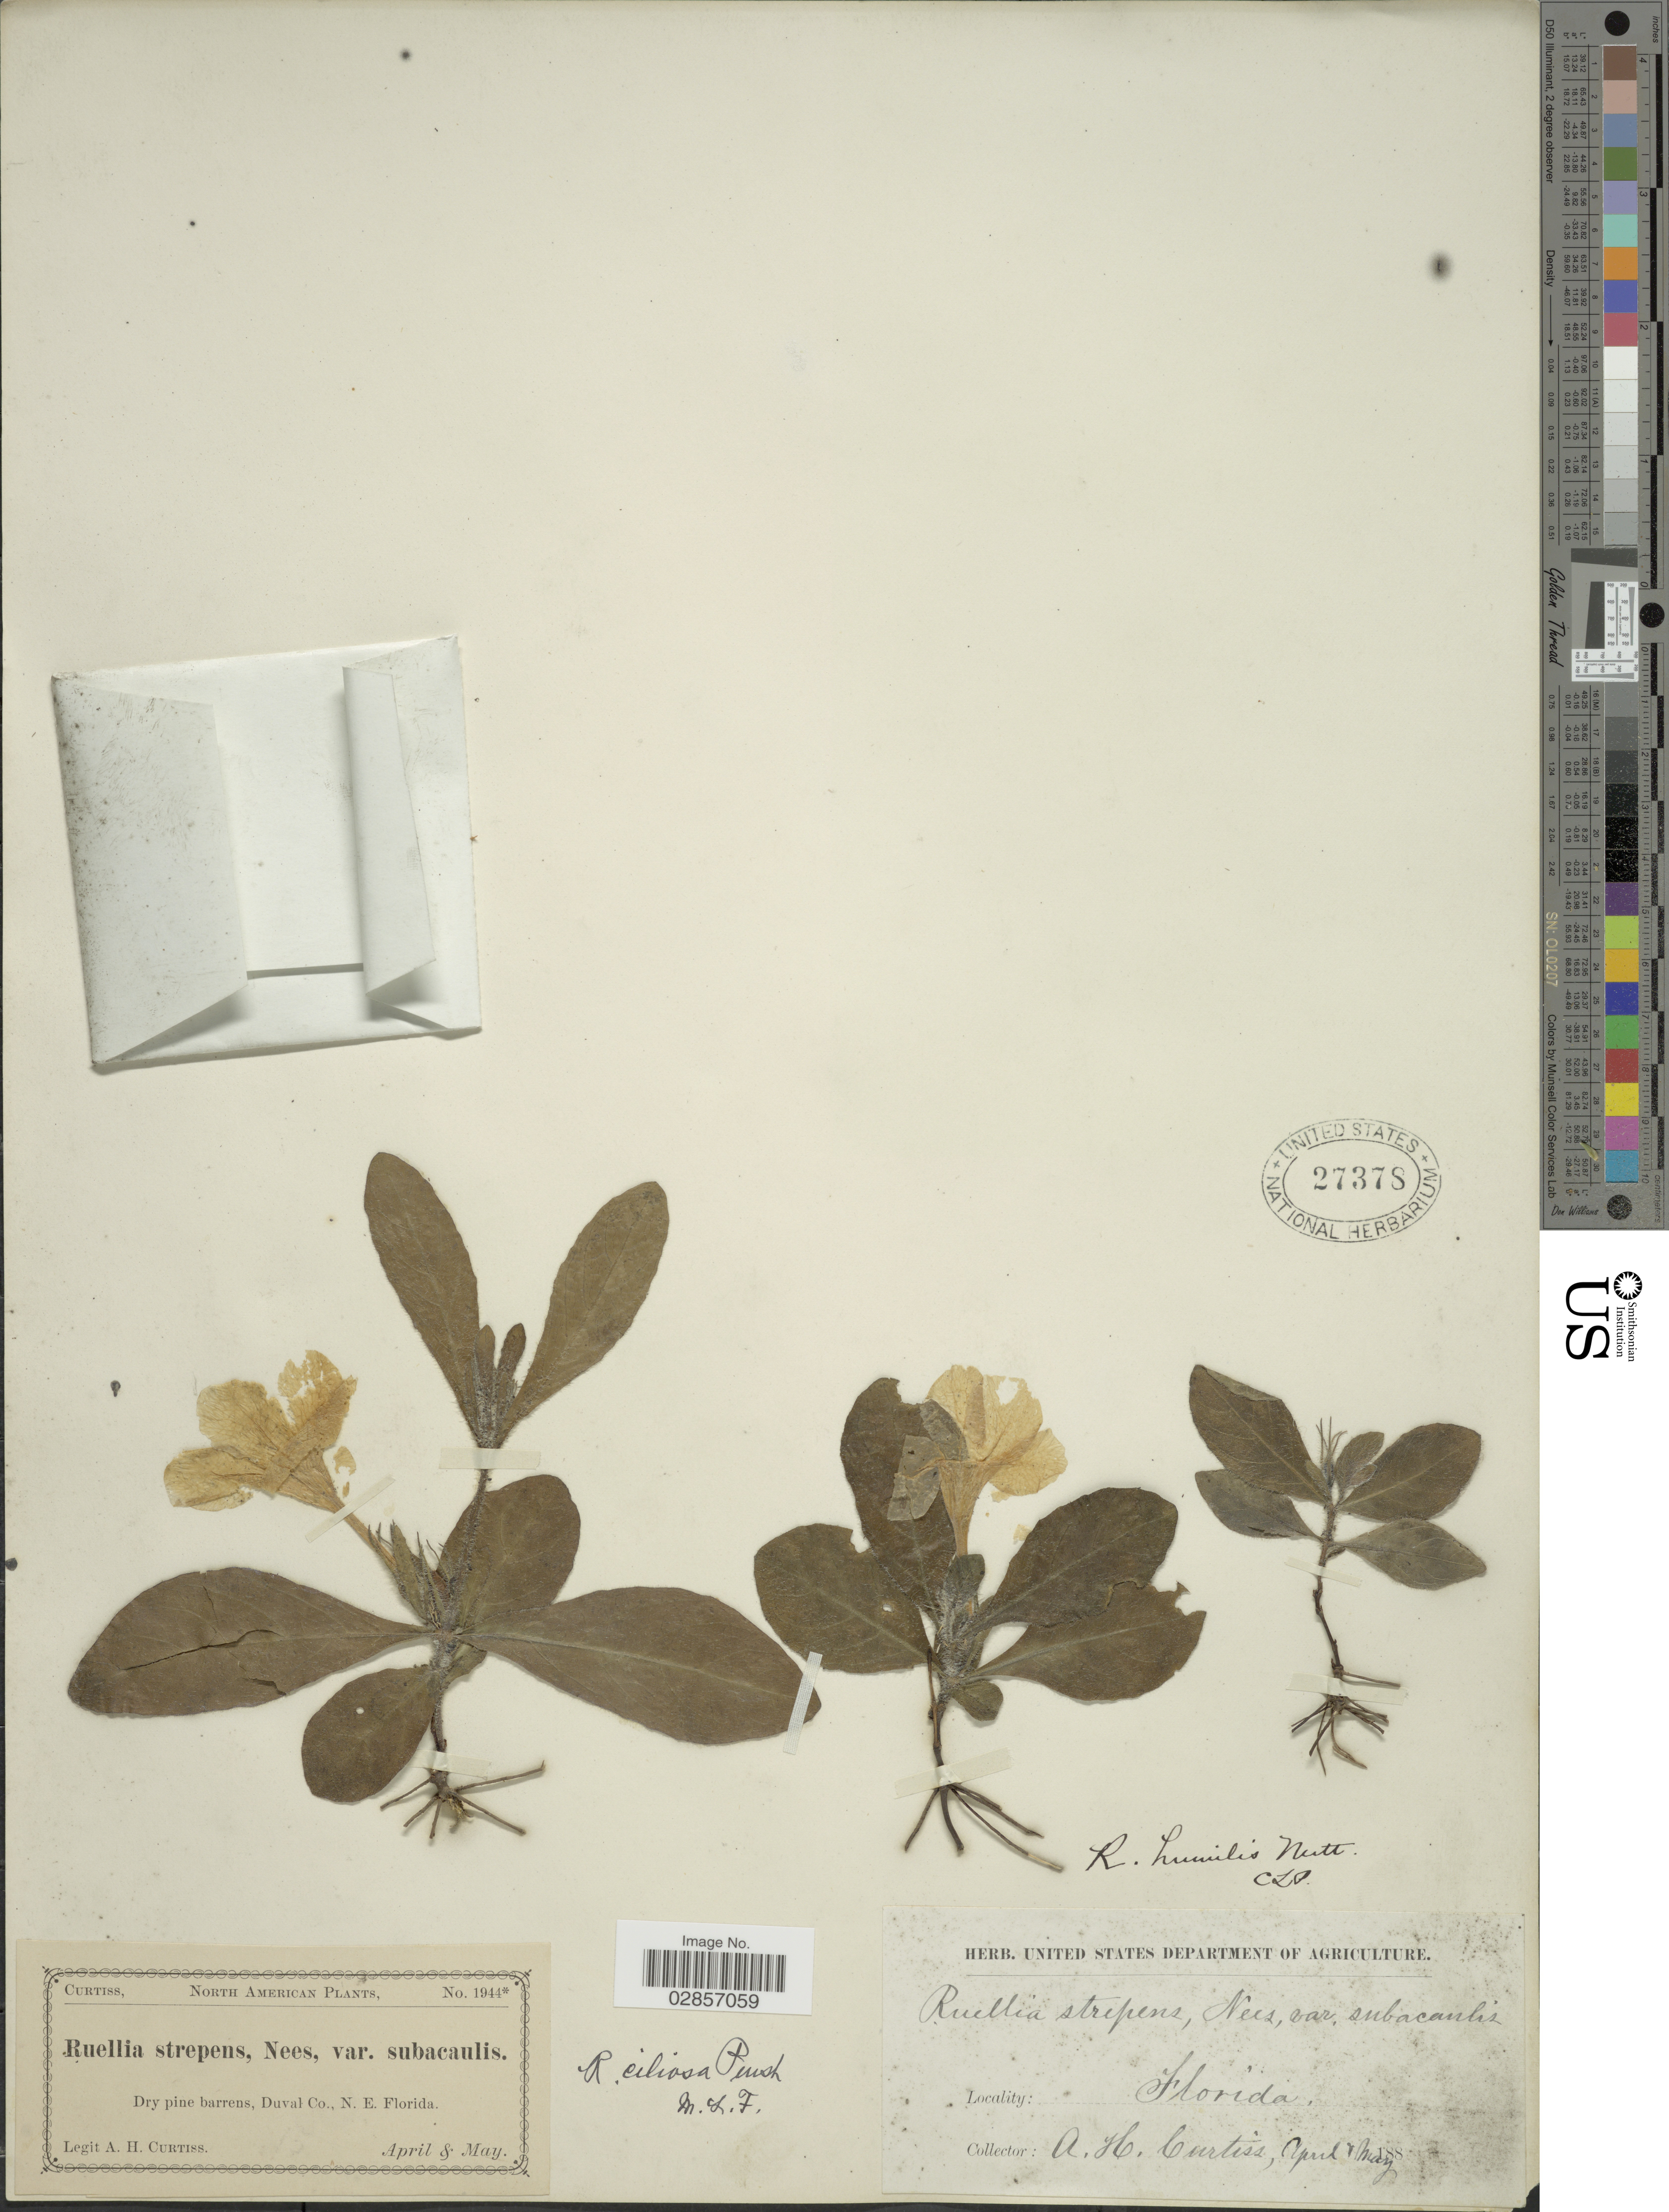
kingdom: Plantae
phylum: Tracheophyta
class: Magnoliopsida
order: Lamiales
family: Acanthaceae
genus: Ruellia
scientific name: Ruellia ciliosa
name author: Pursh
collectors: A. H. Curtiss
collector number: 1944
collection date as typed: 188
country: United States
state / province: Florida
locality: Dry pine barrens, Duval Co., N.E. Florida.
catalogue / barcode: US 27378